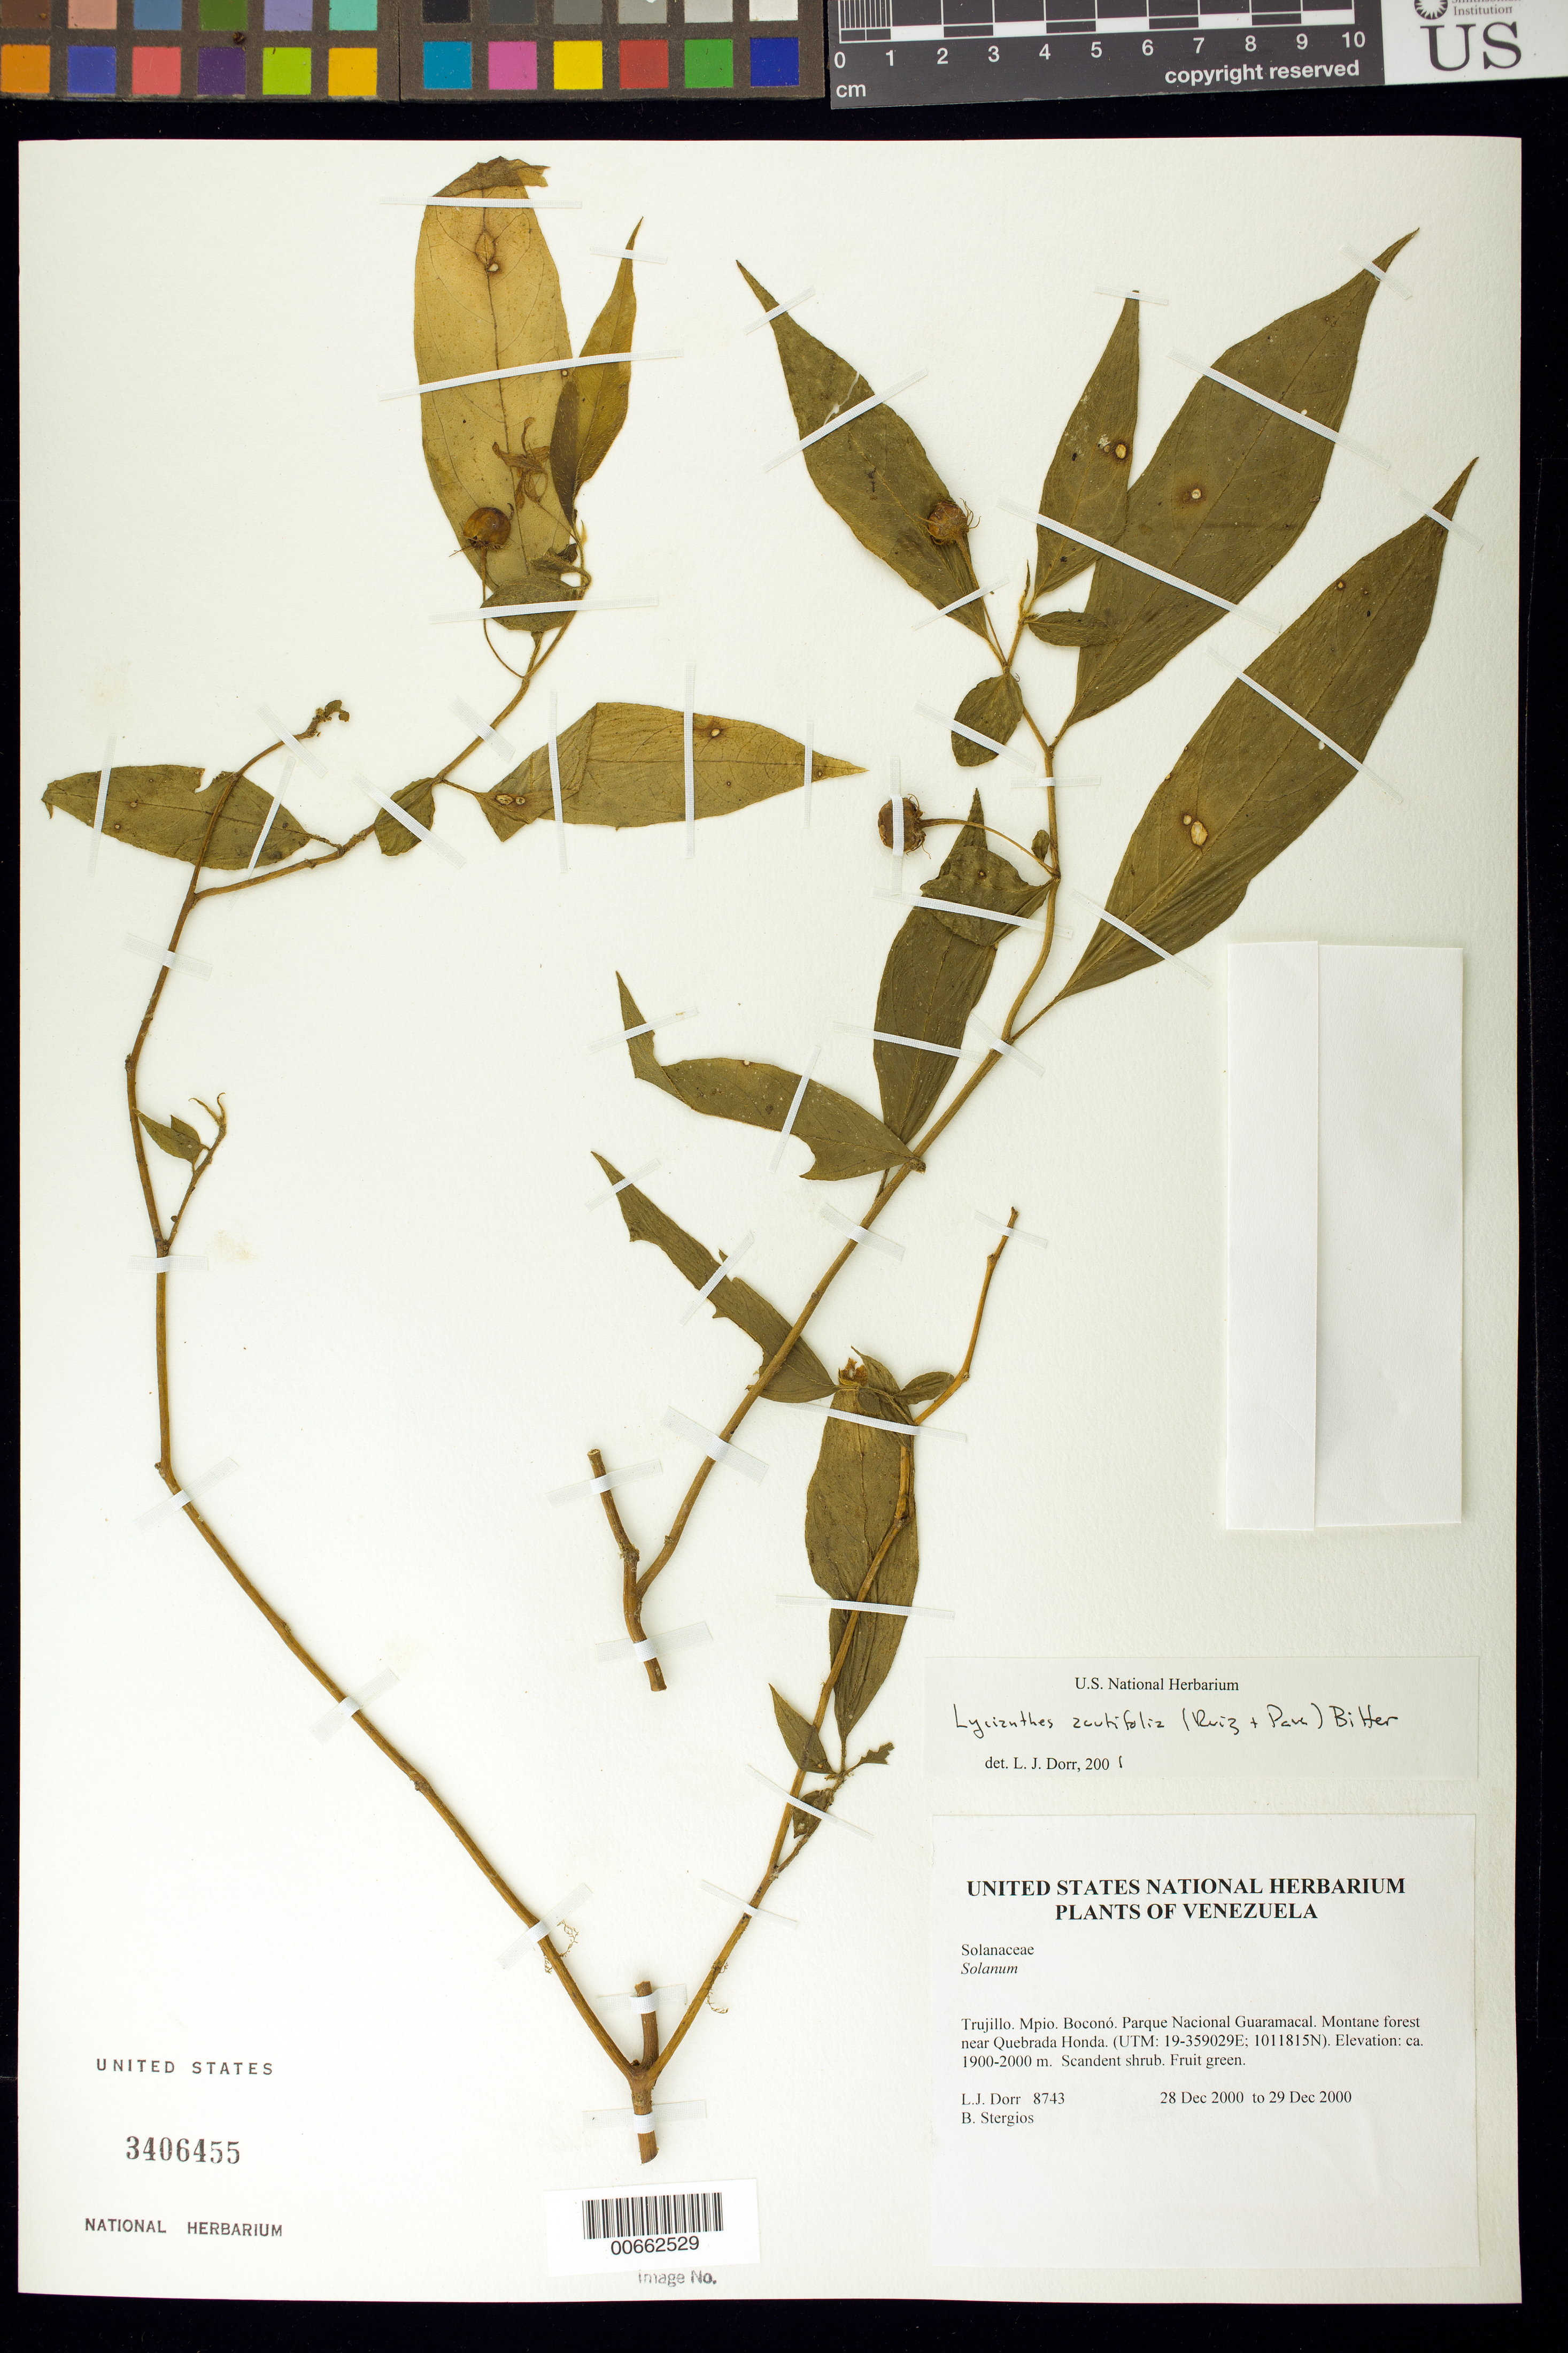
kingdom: Plantae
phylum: Tracheophyta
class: Magnoliopsida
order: Solanales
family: Solanaceae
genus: Lycianthes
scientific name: Lycianthes acutifolia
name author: (Ruiz & Pav.) Bitter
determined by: Dorr, L. J., (BOT), Smithsonian Institution - National Museum of Natural History (UNITED STATES)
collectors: L. J. Dorr & B. G. Stergios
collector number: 8743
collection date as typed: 28 Dec 2000 to 29 Dec 2000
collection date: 2000-12-28/2000-12-29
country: Venezuela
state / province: Trujillo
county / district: Boconó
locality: Parque Nacional Guaramacal near Quebrada Honda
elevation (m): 1900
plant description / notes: PORT, US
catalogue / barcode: US 3406455